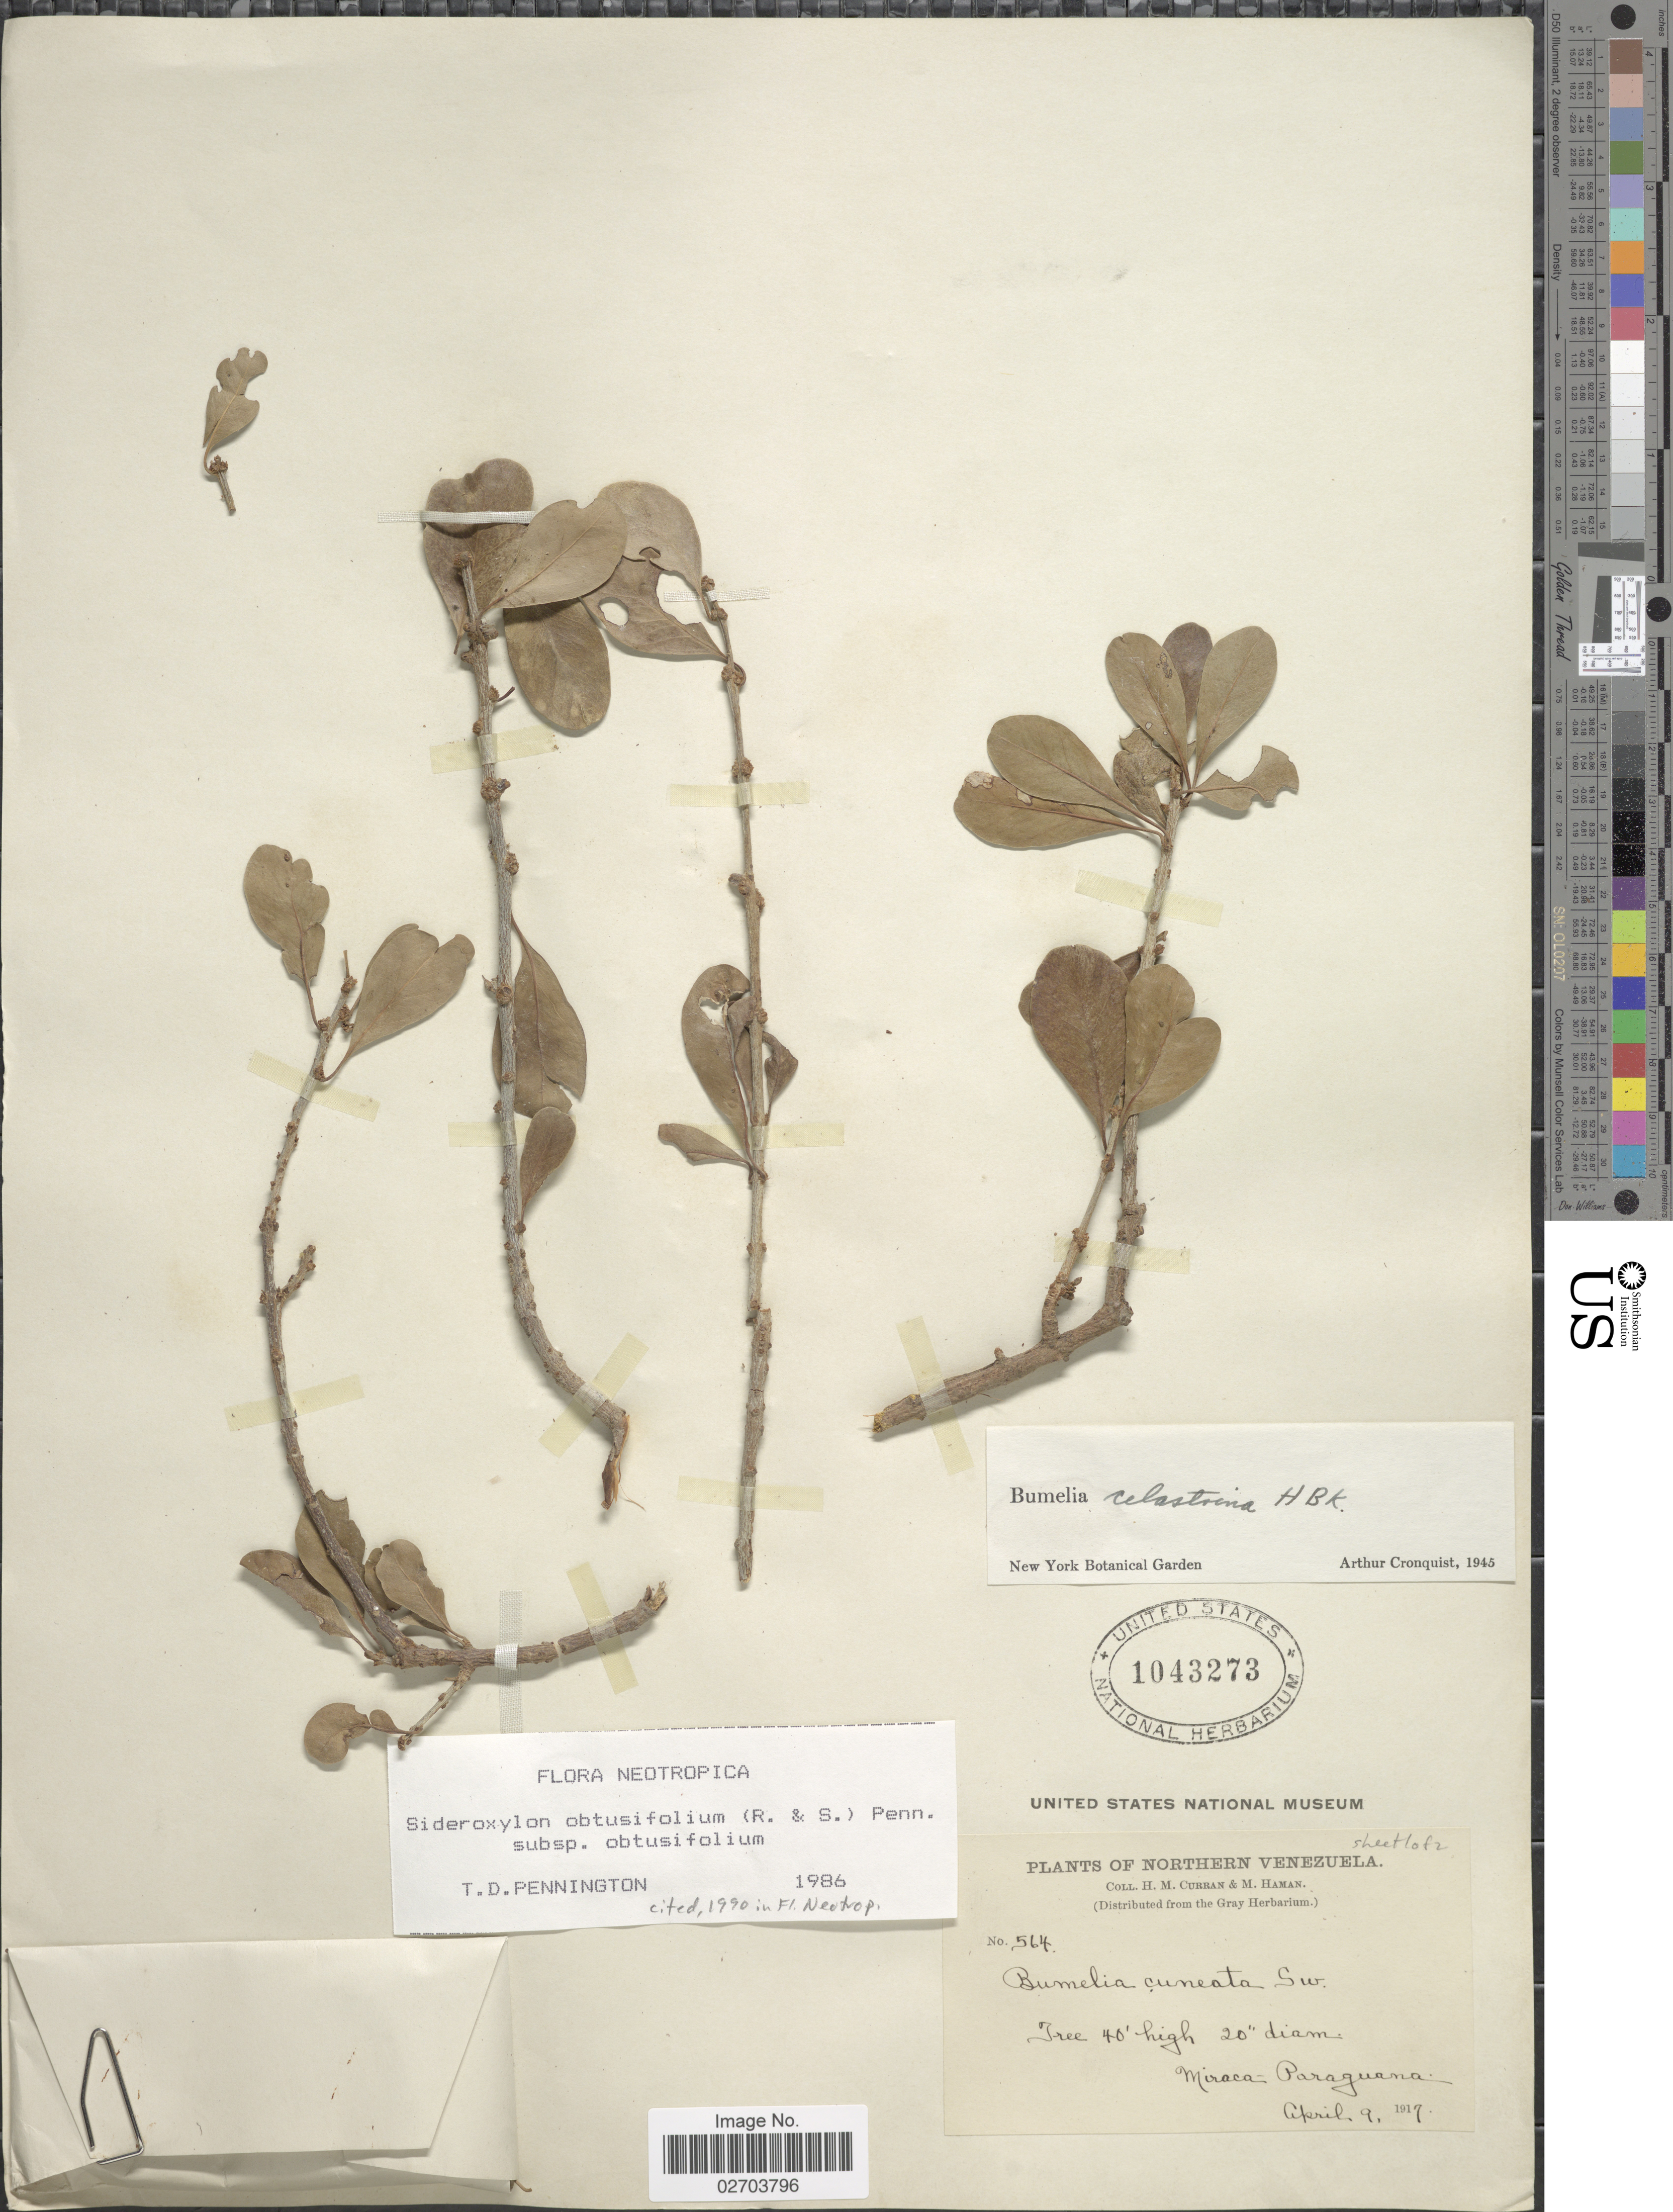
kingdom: Plantae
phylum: Tracheophyta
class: Magnoliopsida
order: Ericales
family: Sapotaceae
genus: Sideroxylon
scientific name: Sideroxylon obtusifolium subsp. obtusifolium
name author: (Roem. & Schult.) T.D. Penn.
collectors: H. M. Curran & M. Haman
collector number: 564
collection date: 1917-04-09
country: Venezuela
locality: Northern Venezuela. Miraca-Paraguana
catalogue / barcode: US 1043273